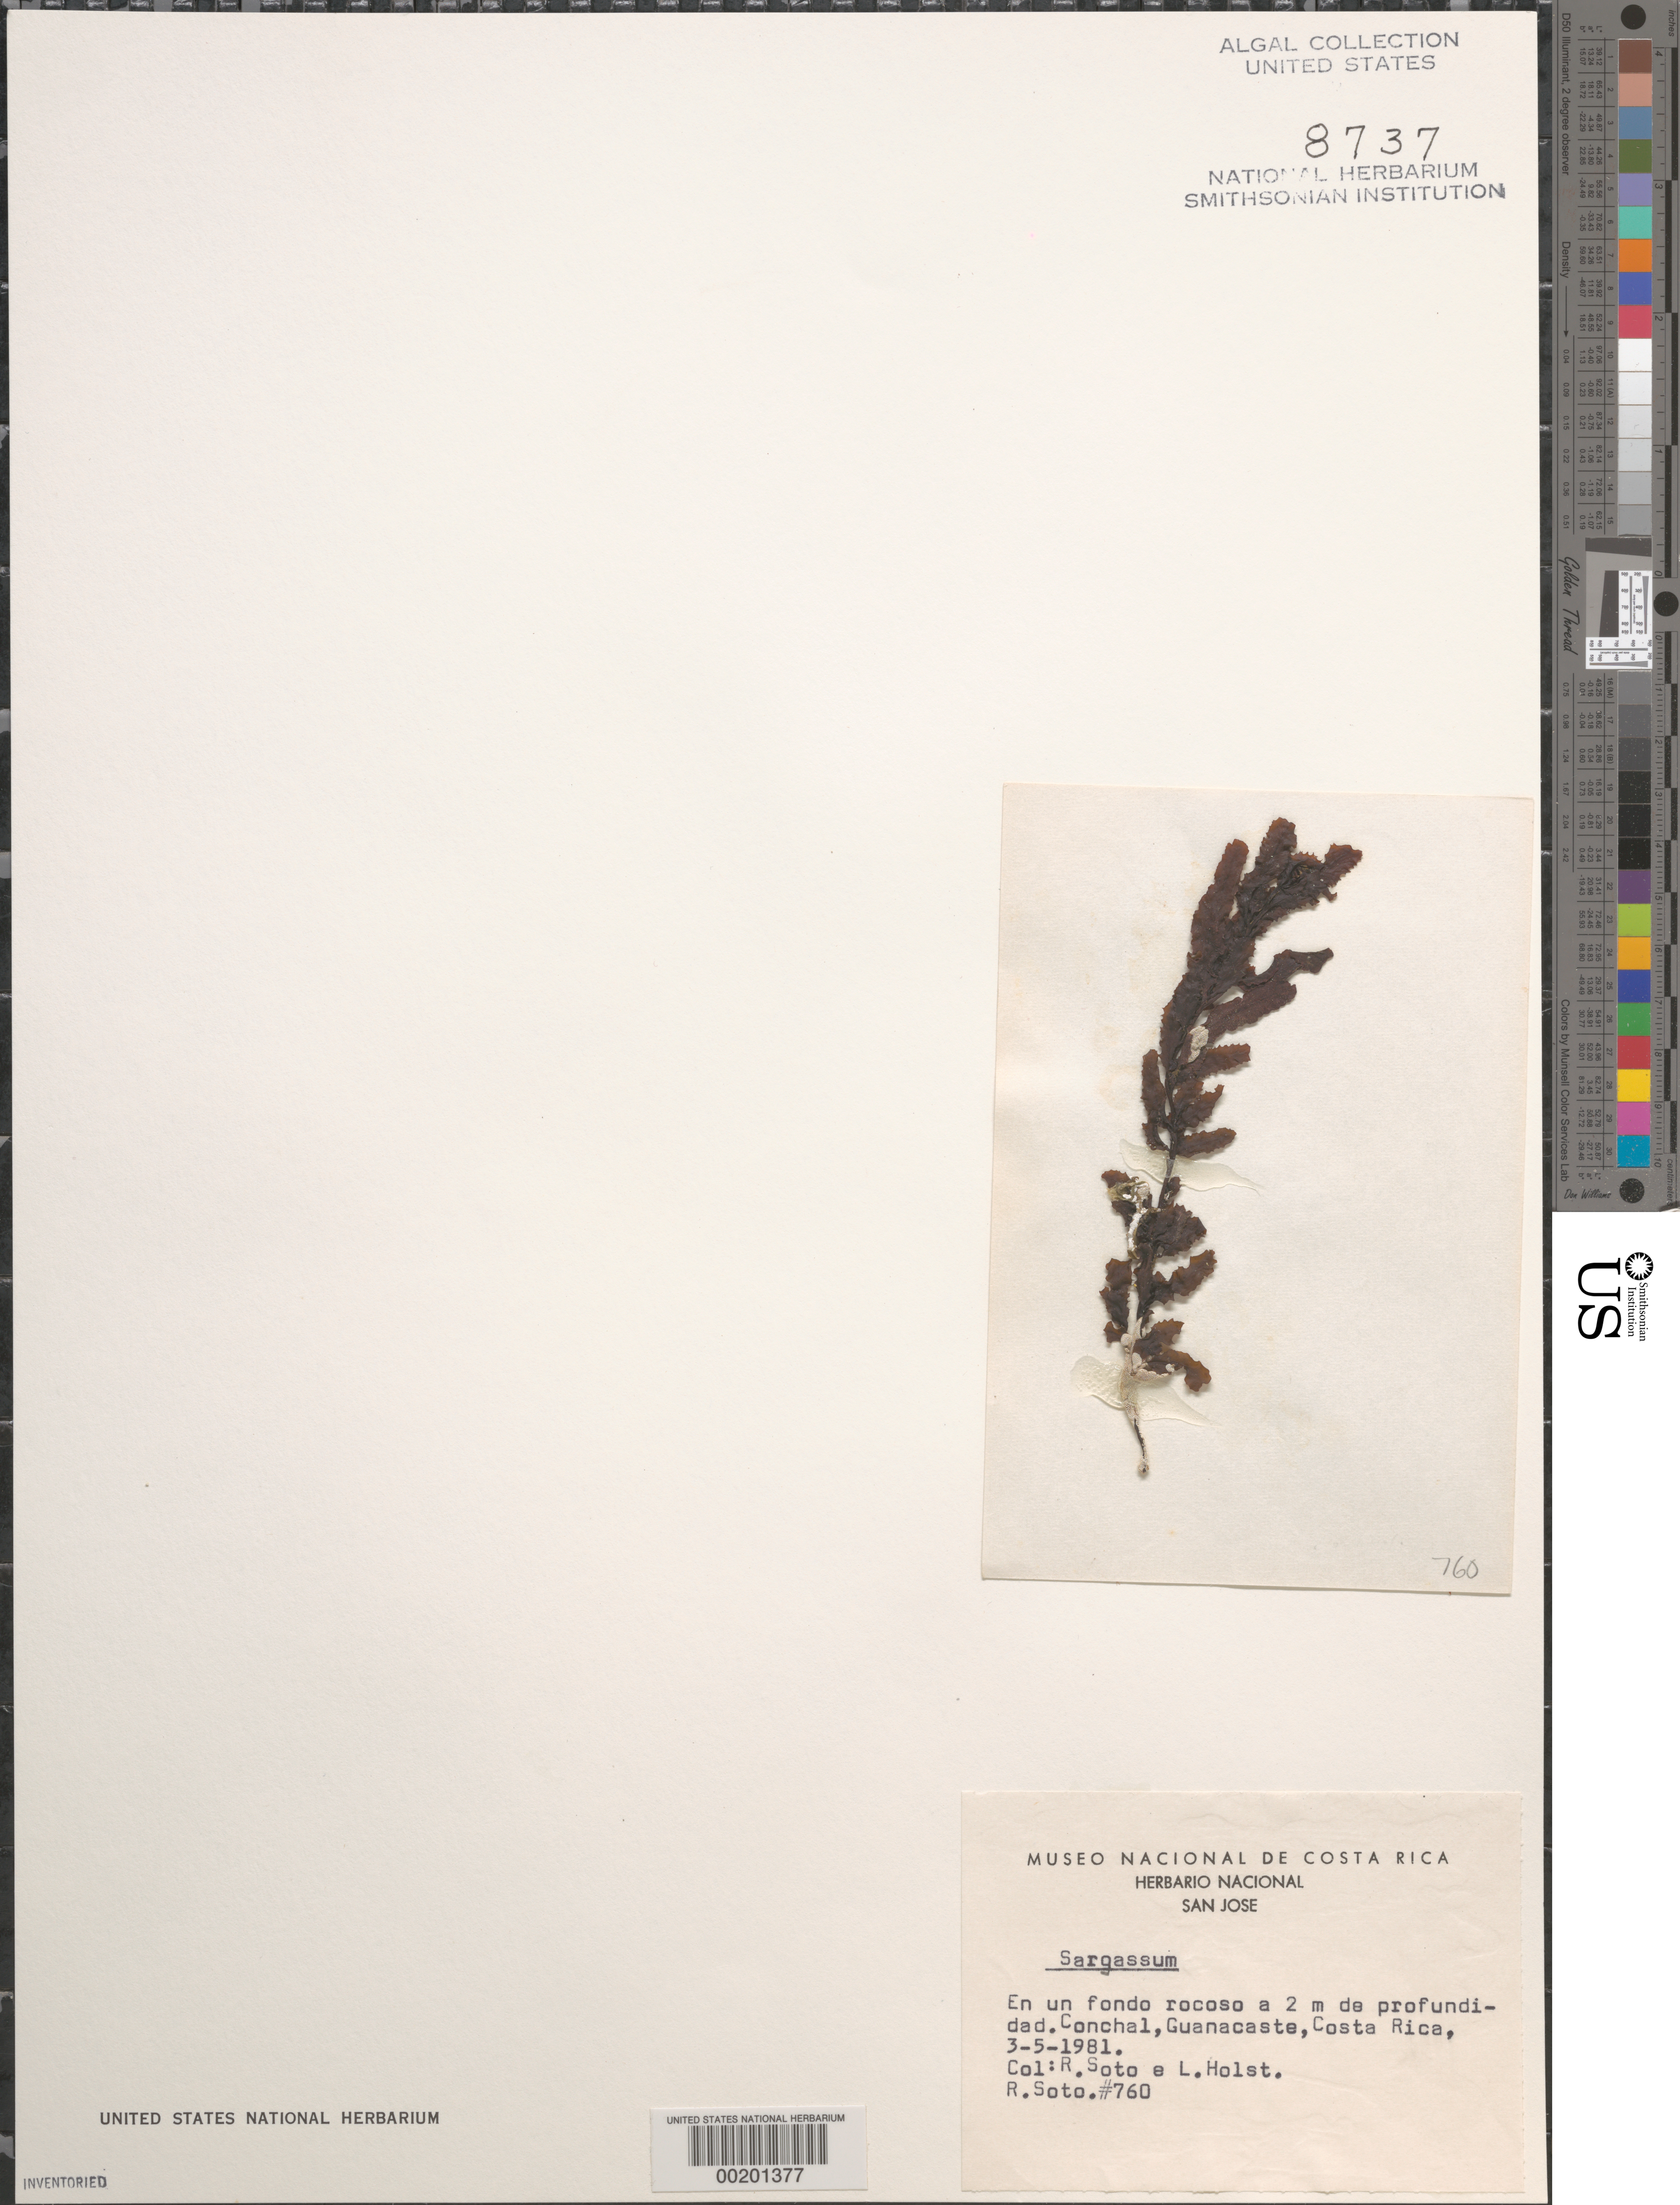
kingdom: Chromista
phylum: Ochrophyta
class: Phaeophyceae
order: Fucales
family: Sargassaceae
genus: Sargassum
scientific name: Sargassum sp.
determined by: Soto, R.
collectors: R. Soto & I. Holst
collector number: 760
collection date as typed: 03 May 1981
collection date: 1981-05-03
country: Costa Rica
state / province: Guanacaste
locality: Conchal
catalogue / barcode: US 8737